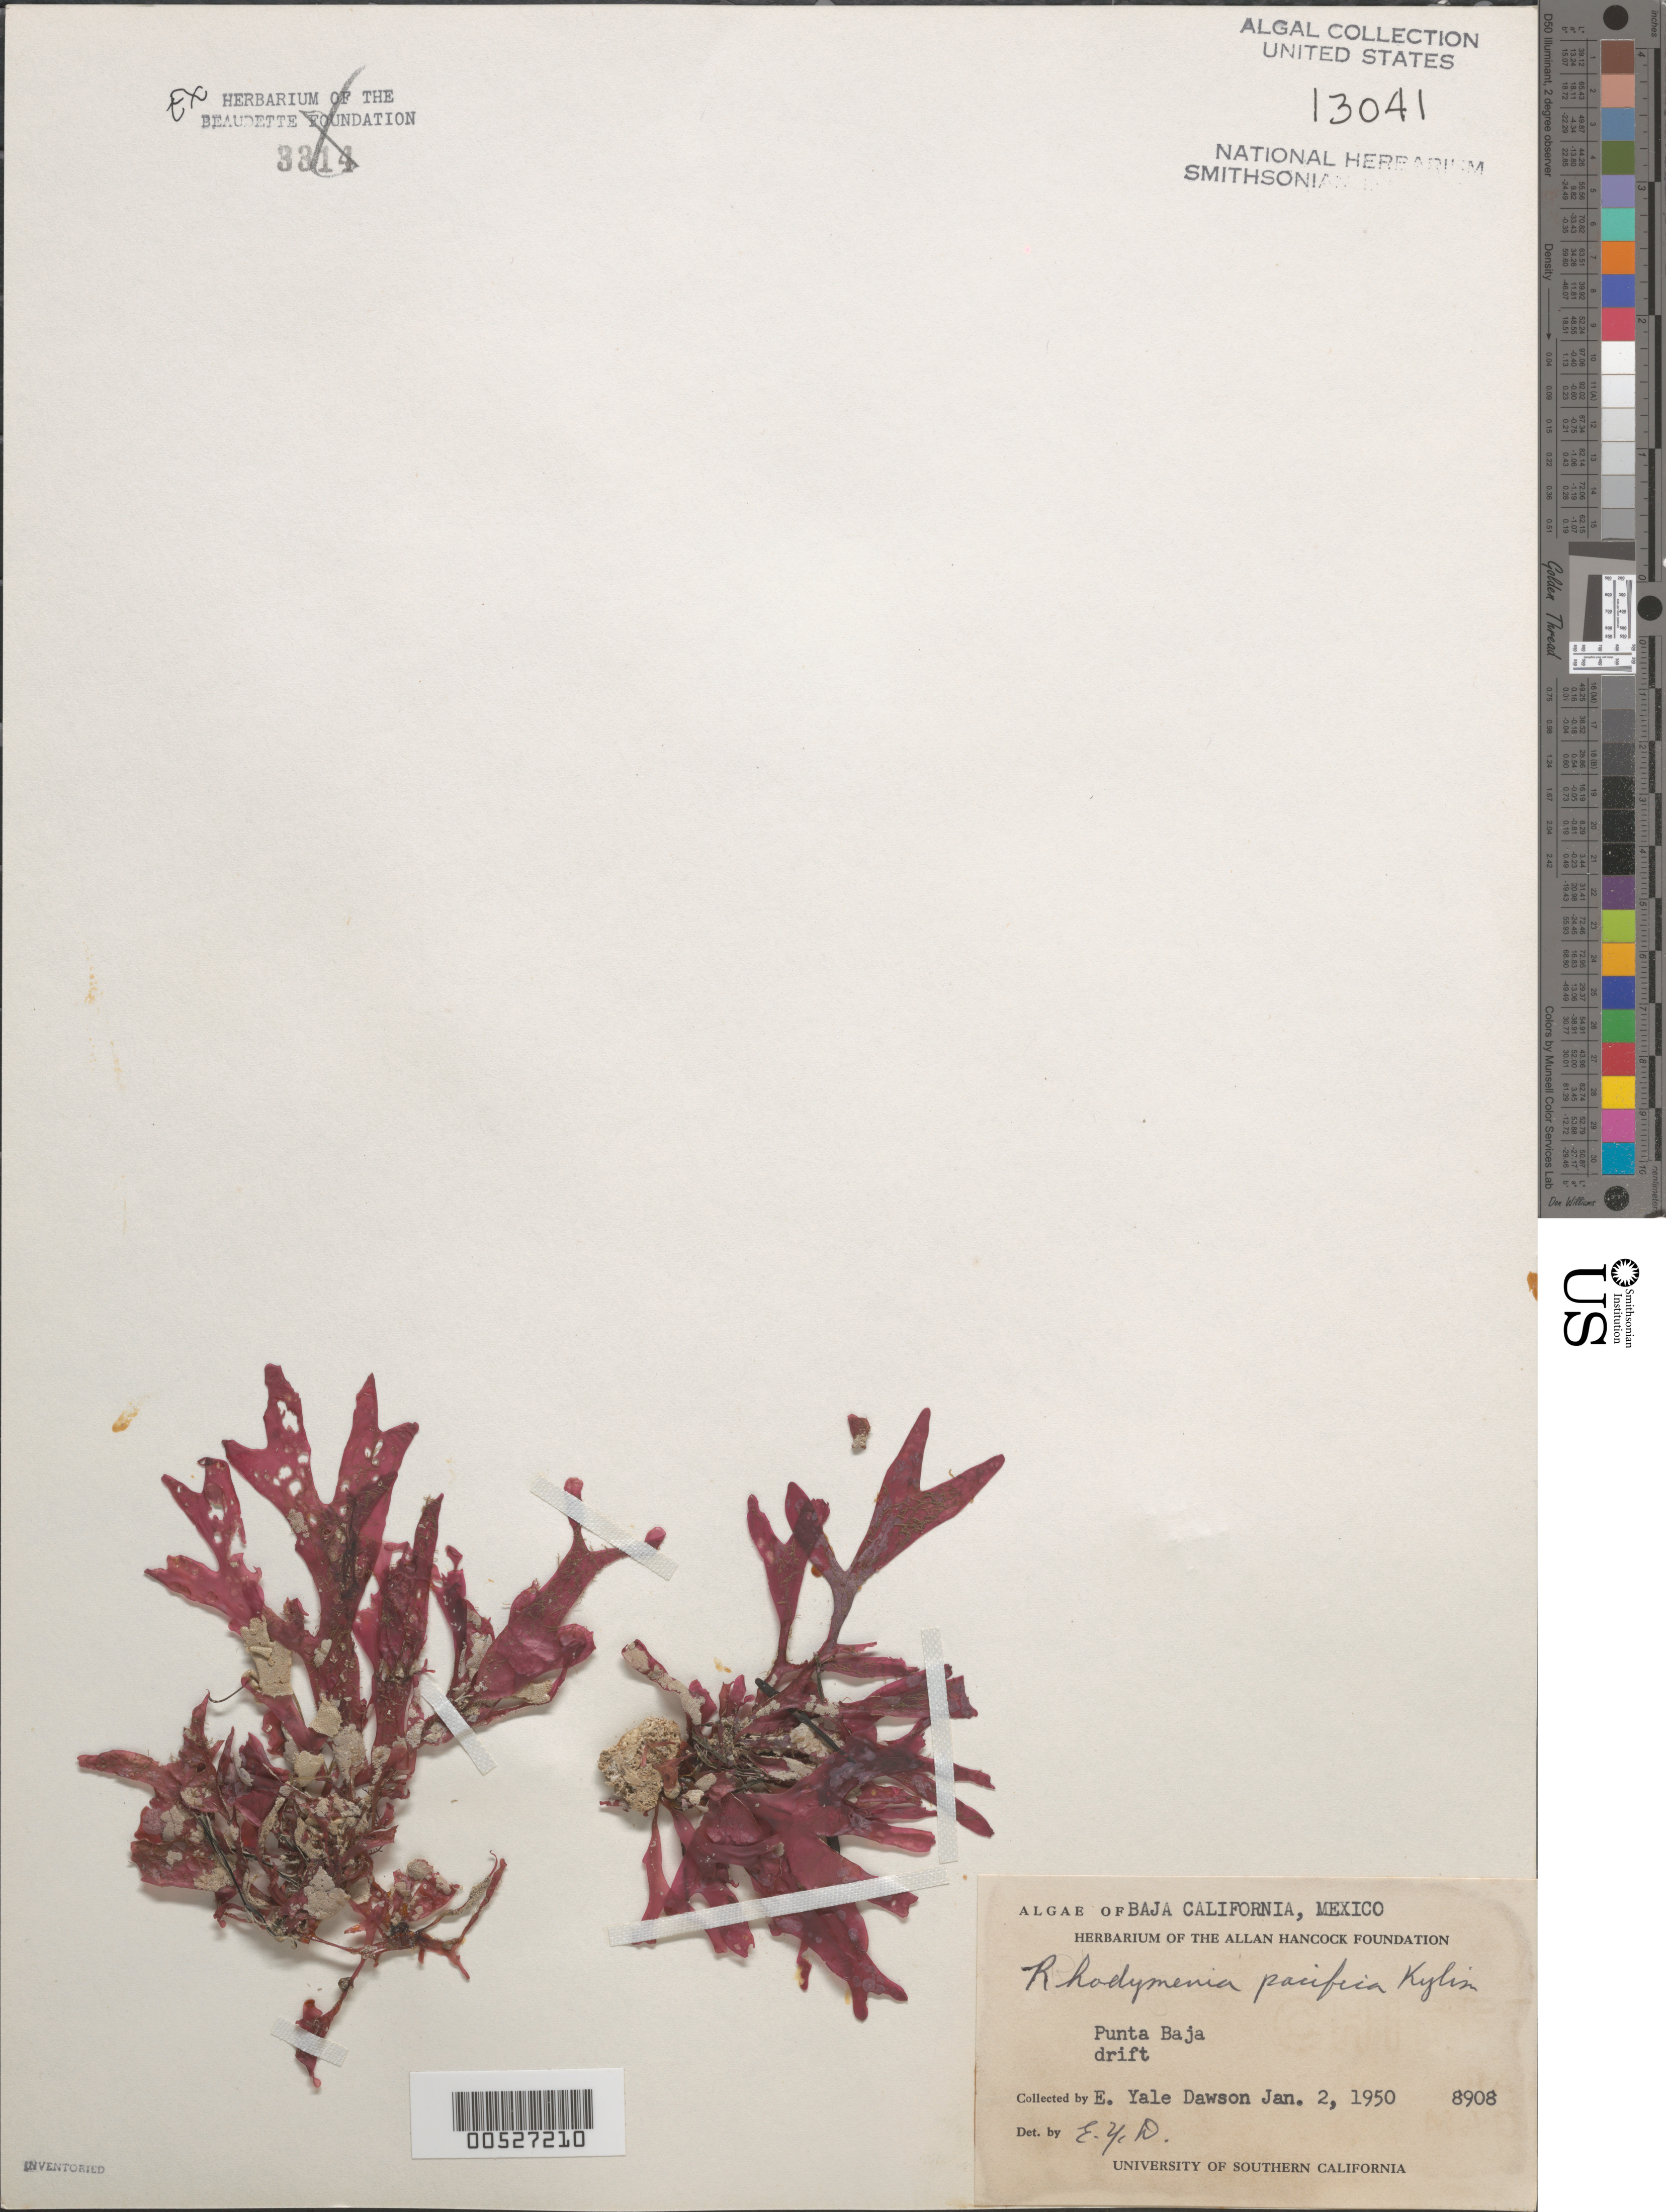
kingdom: Plantae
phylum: Rhodophyta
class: Florideophyceae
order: Rhodymeniales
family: Rhodymeniaceae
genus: Rhodymenia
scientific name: Rhodymenia pacifica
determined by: Dawson, E. Y.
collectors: E. Y. Dawson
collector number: EYD 8908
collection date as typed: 02 Jan 1950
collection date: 1950-01-02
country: Mexico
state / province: Baja California Norte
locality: Punta Baja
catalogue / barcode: US 13041